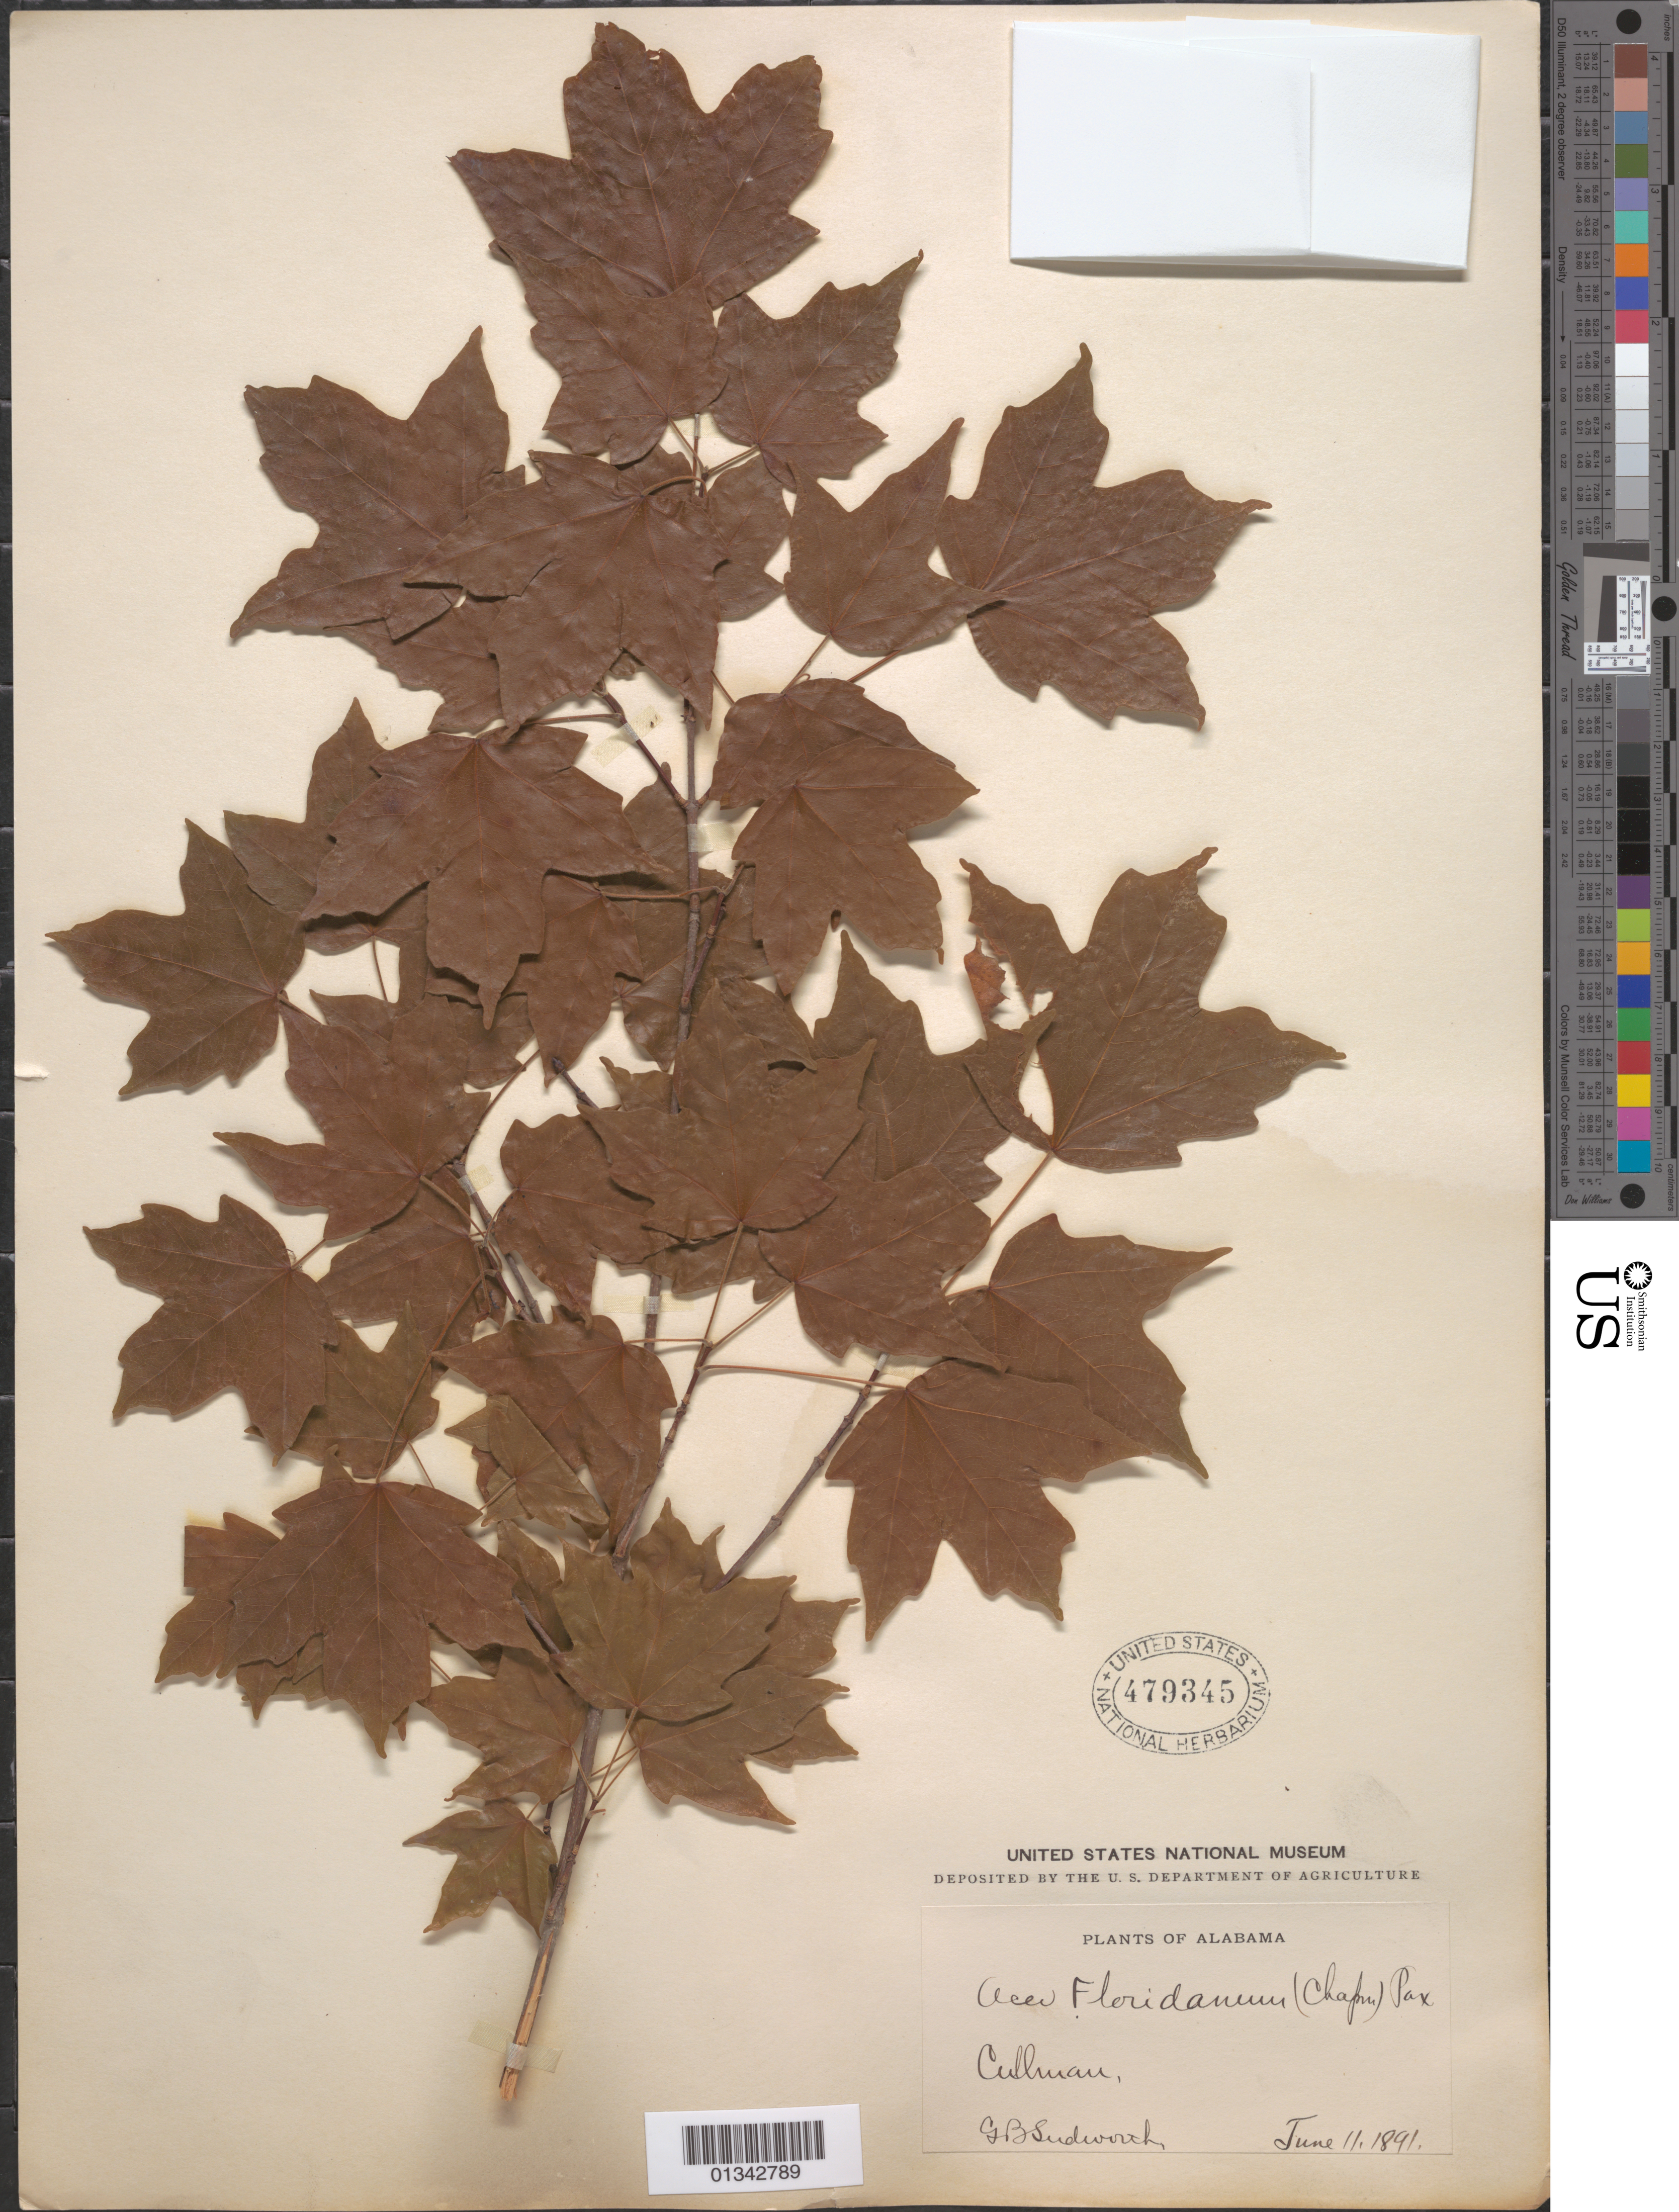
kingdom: Plantae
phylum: Tracheophyta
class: Magnoliopsida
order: Sapindales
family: Sapindaceae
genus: Acer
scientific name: Acer saccharum subsp. floridanum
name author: (Chapm.) Desmarais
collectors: G. B. Sudworth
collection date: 1891-06-11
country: United States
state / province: Alabama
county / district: Cullman County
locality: Cullman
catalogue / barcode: US 479345